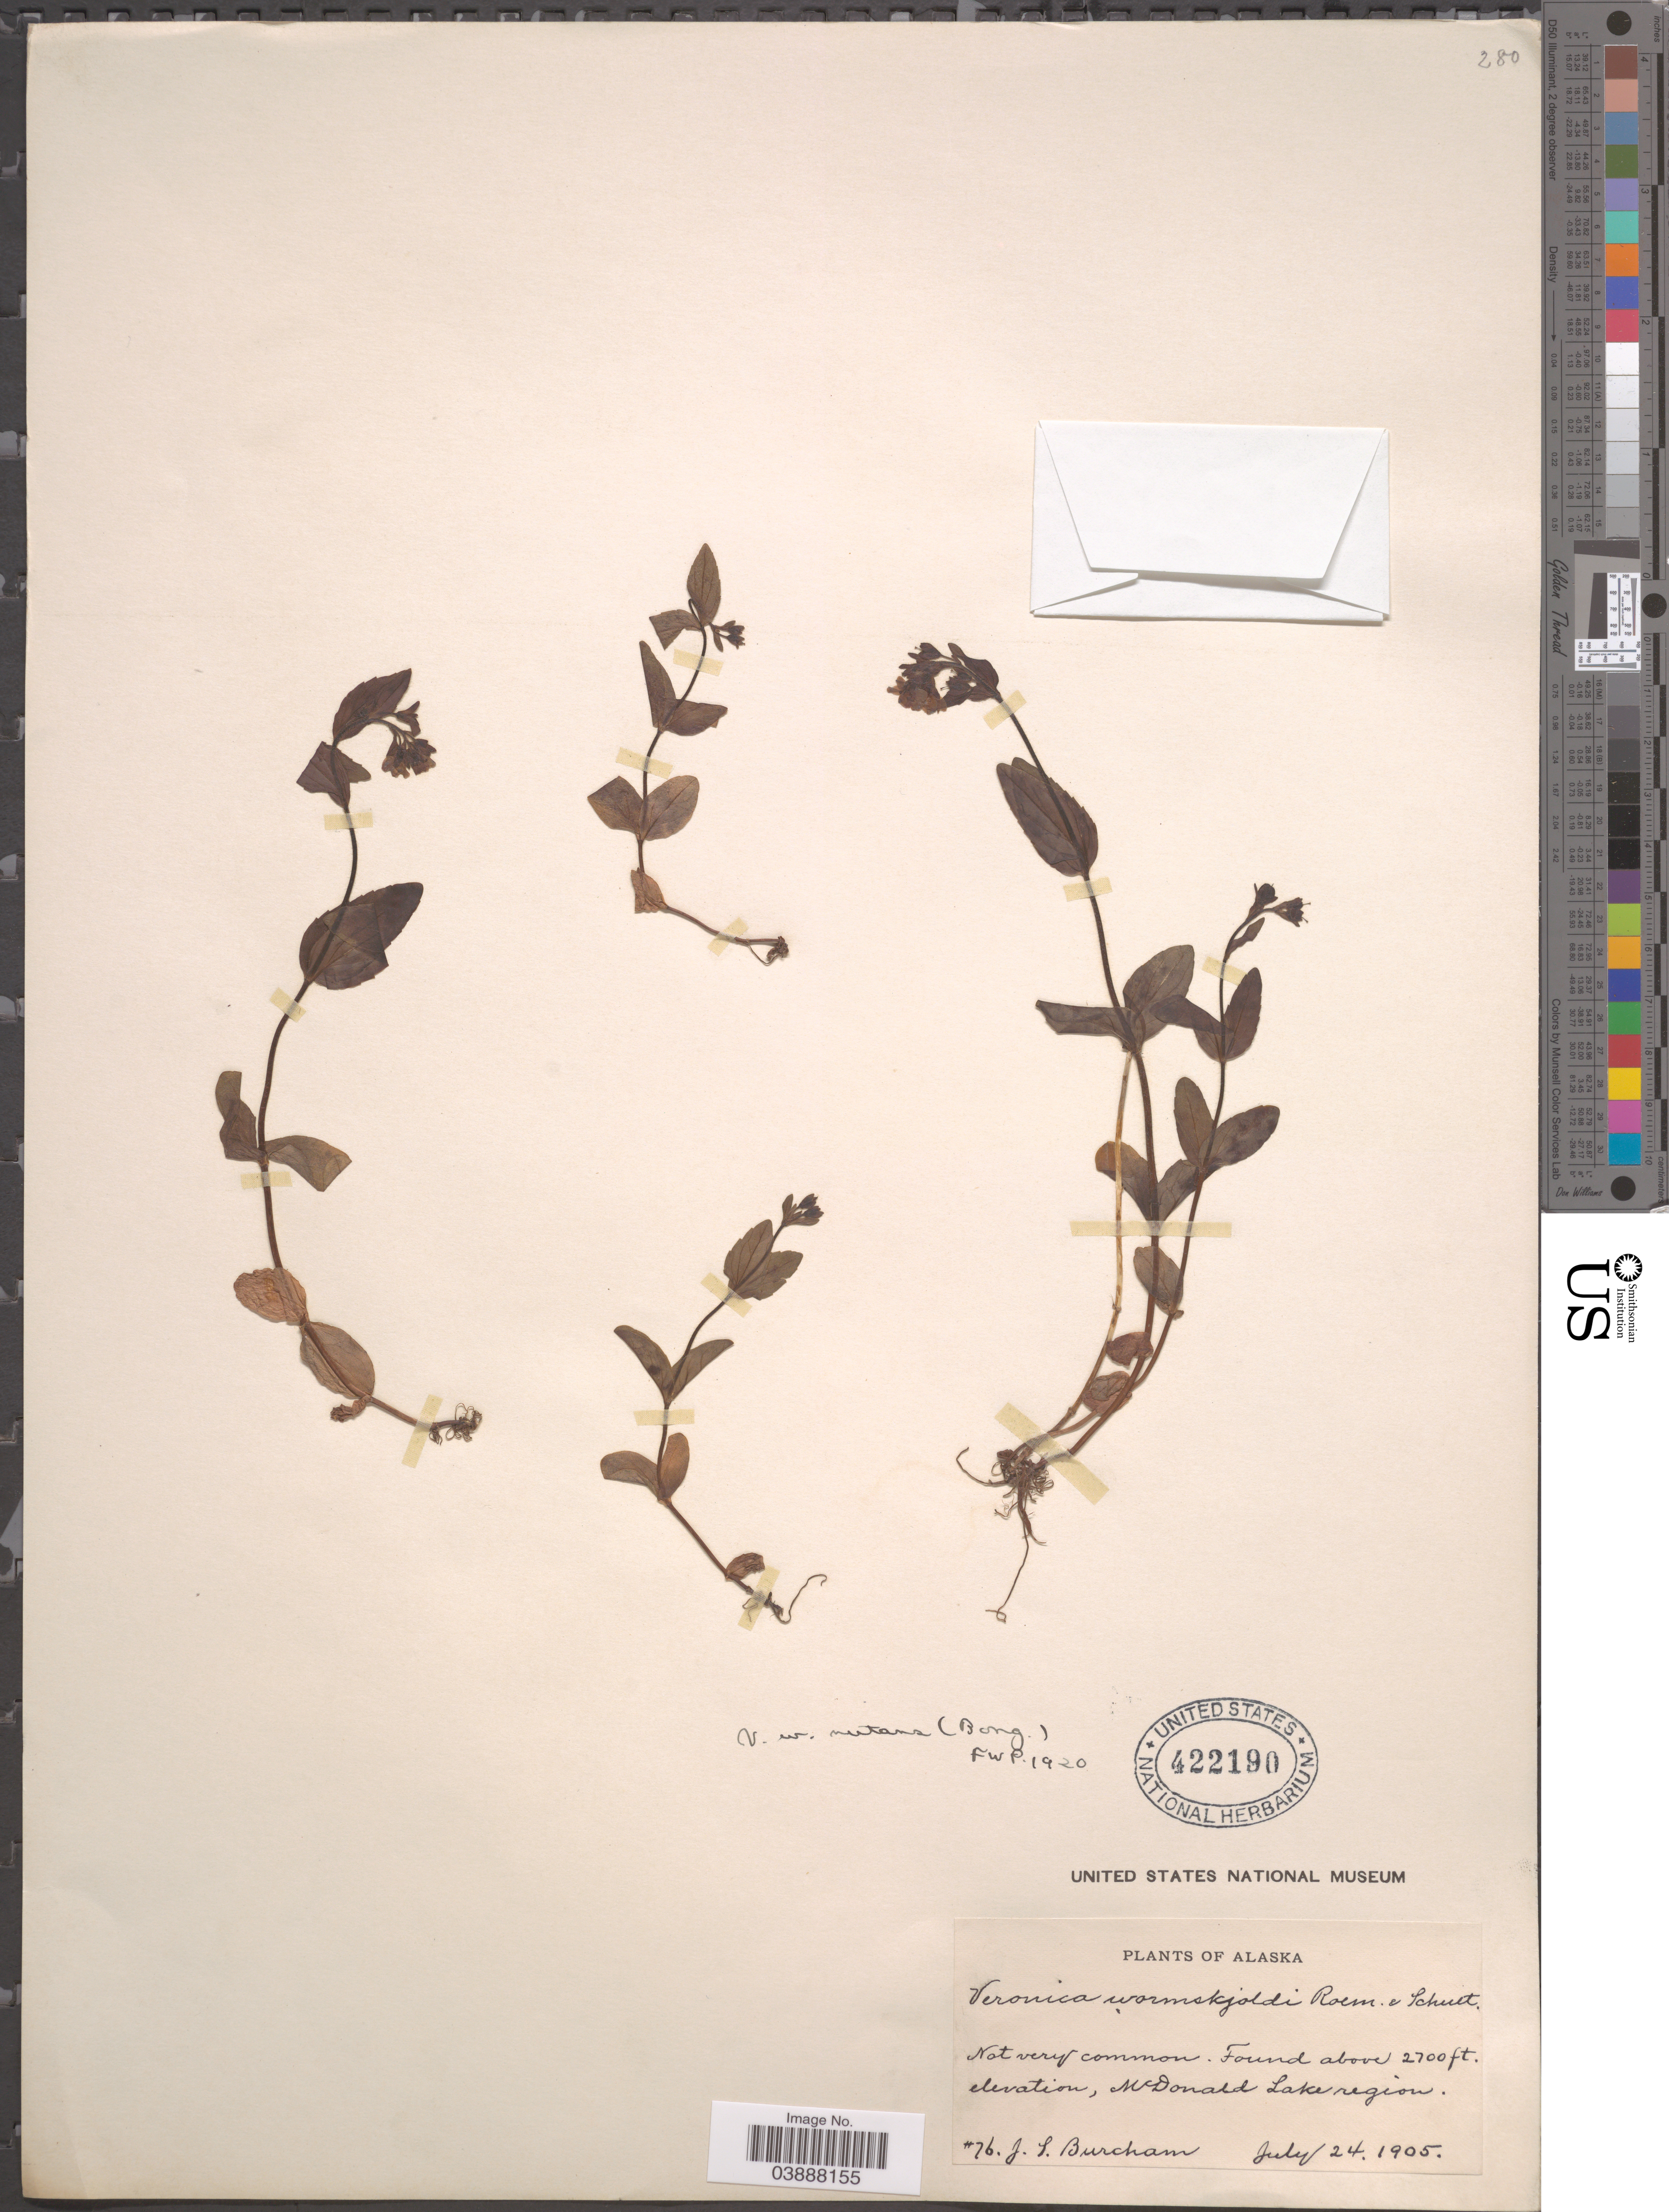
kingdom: Plantae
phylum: Tracheophyta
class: Magnoliopsida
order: Lamiales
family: Plantaginaceae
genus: Veronica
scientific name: Veronica wormskjoldii subsp. nutans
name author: (Bong.) Albach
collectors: J. Burcham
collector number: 76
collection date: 1905-07-24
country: United States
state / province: Alaska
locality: McDonald Lake region.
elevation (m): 823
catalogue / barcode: US 422190